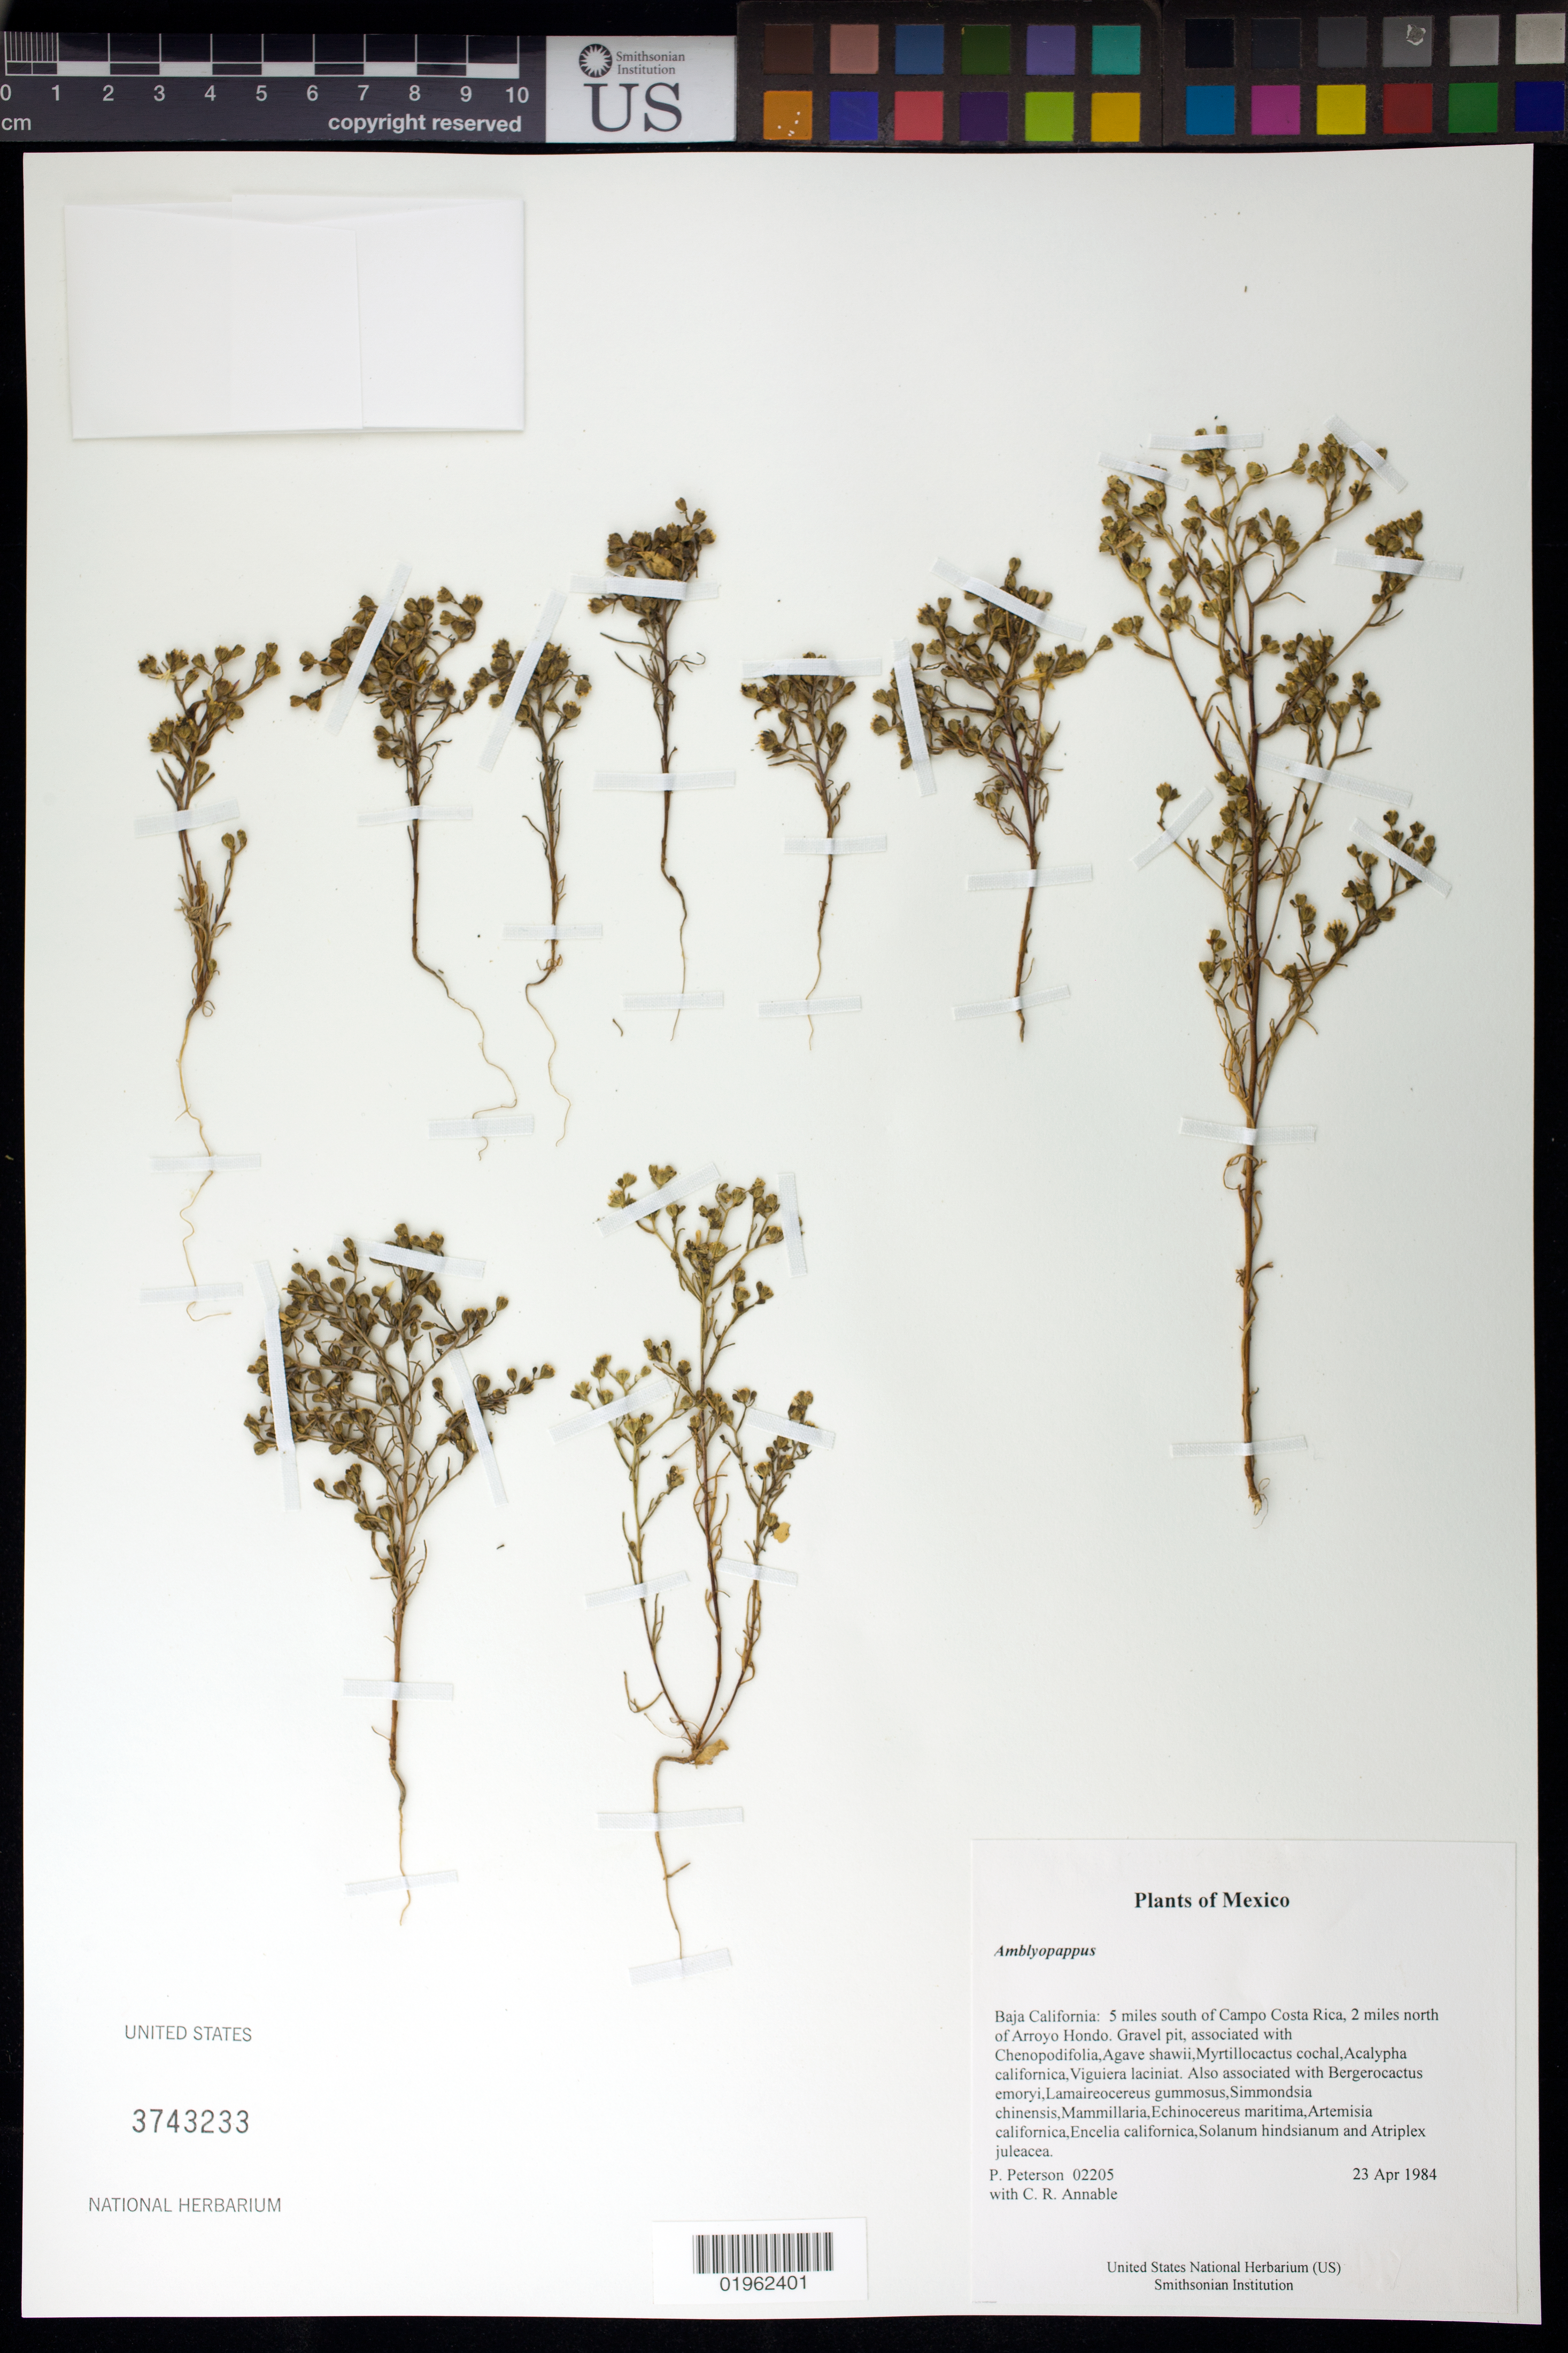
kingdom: Plantae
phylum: Tracheophyta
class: Magnoliopsida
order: Asterales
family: Asteraceae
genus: Amblyopappus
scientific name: Amblyopappus sp.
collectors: P. M. Peterson & C. R. Annable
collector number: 02205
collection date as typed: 23 Apr 1984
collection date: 1984-04-23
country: Mexico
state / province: Baja California Norte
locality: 5 miles south of Campo Costa Rica, 2 miles north of Arroyo Hondo.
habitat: Gravel pit, associated with Chenopodifolia,Agave shawii,Myrtillocactus cochal,Acalypha californica,Viguiera laciniat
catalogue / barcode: US 3743233